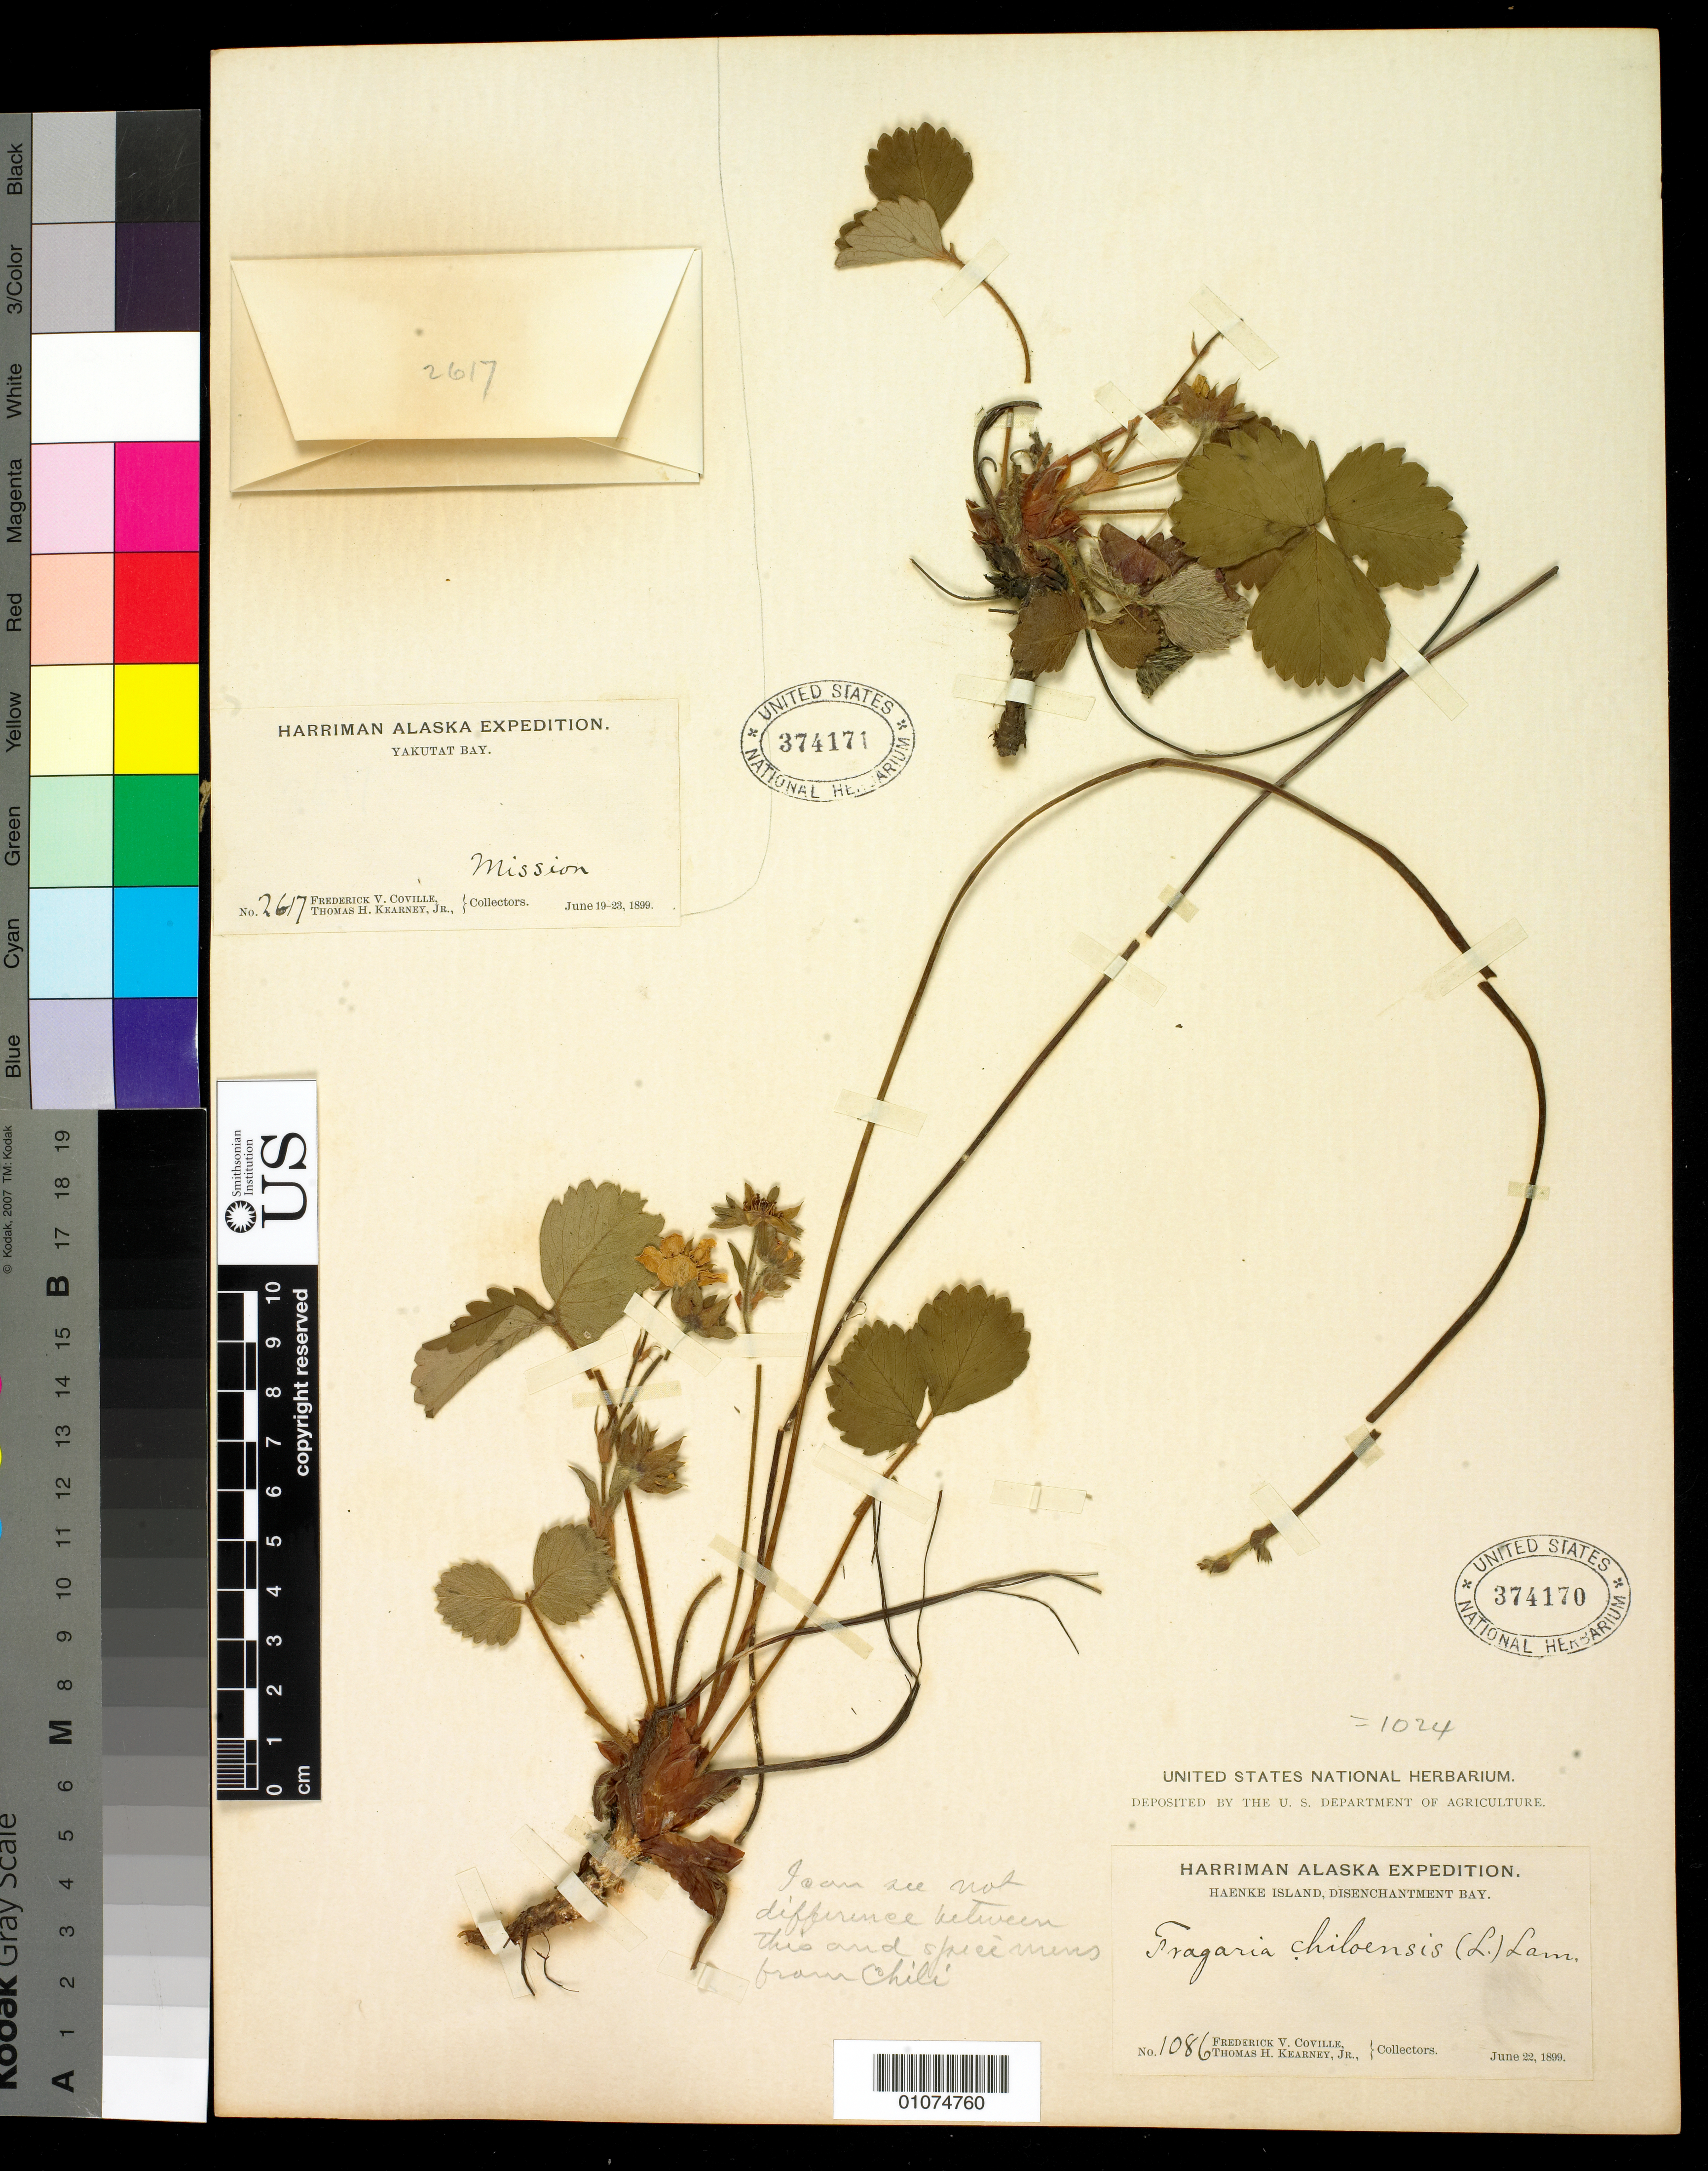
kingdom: Plantae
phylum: Tracheophyta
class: Magnoliopsida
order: Rosales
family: Rosaceae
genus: Fragaria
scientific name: Fragaria chiloensis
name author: (L.) Mill.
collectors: F. V. Coville & T. H. Kearney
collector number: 1086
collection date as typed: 22 Jun 1899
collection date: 1899-06-22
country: United States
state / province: Alaska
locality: Haenke Island,Disenchantment Bay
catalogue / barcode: US 374170